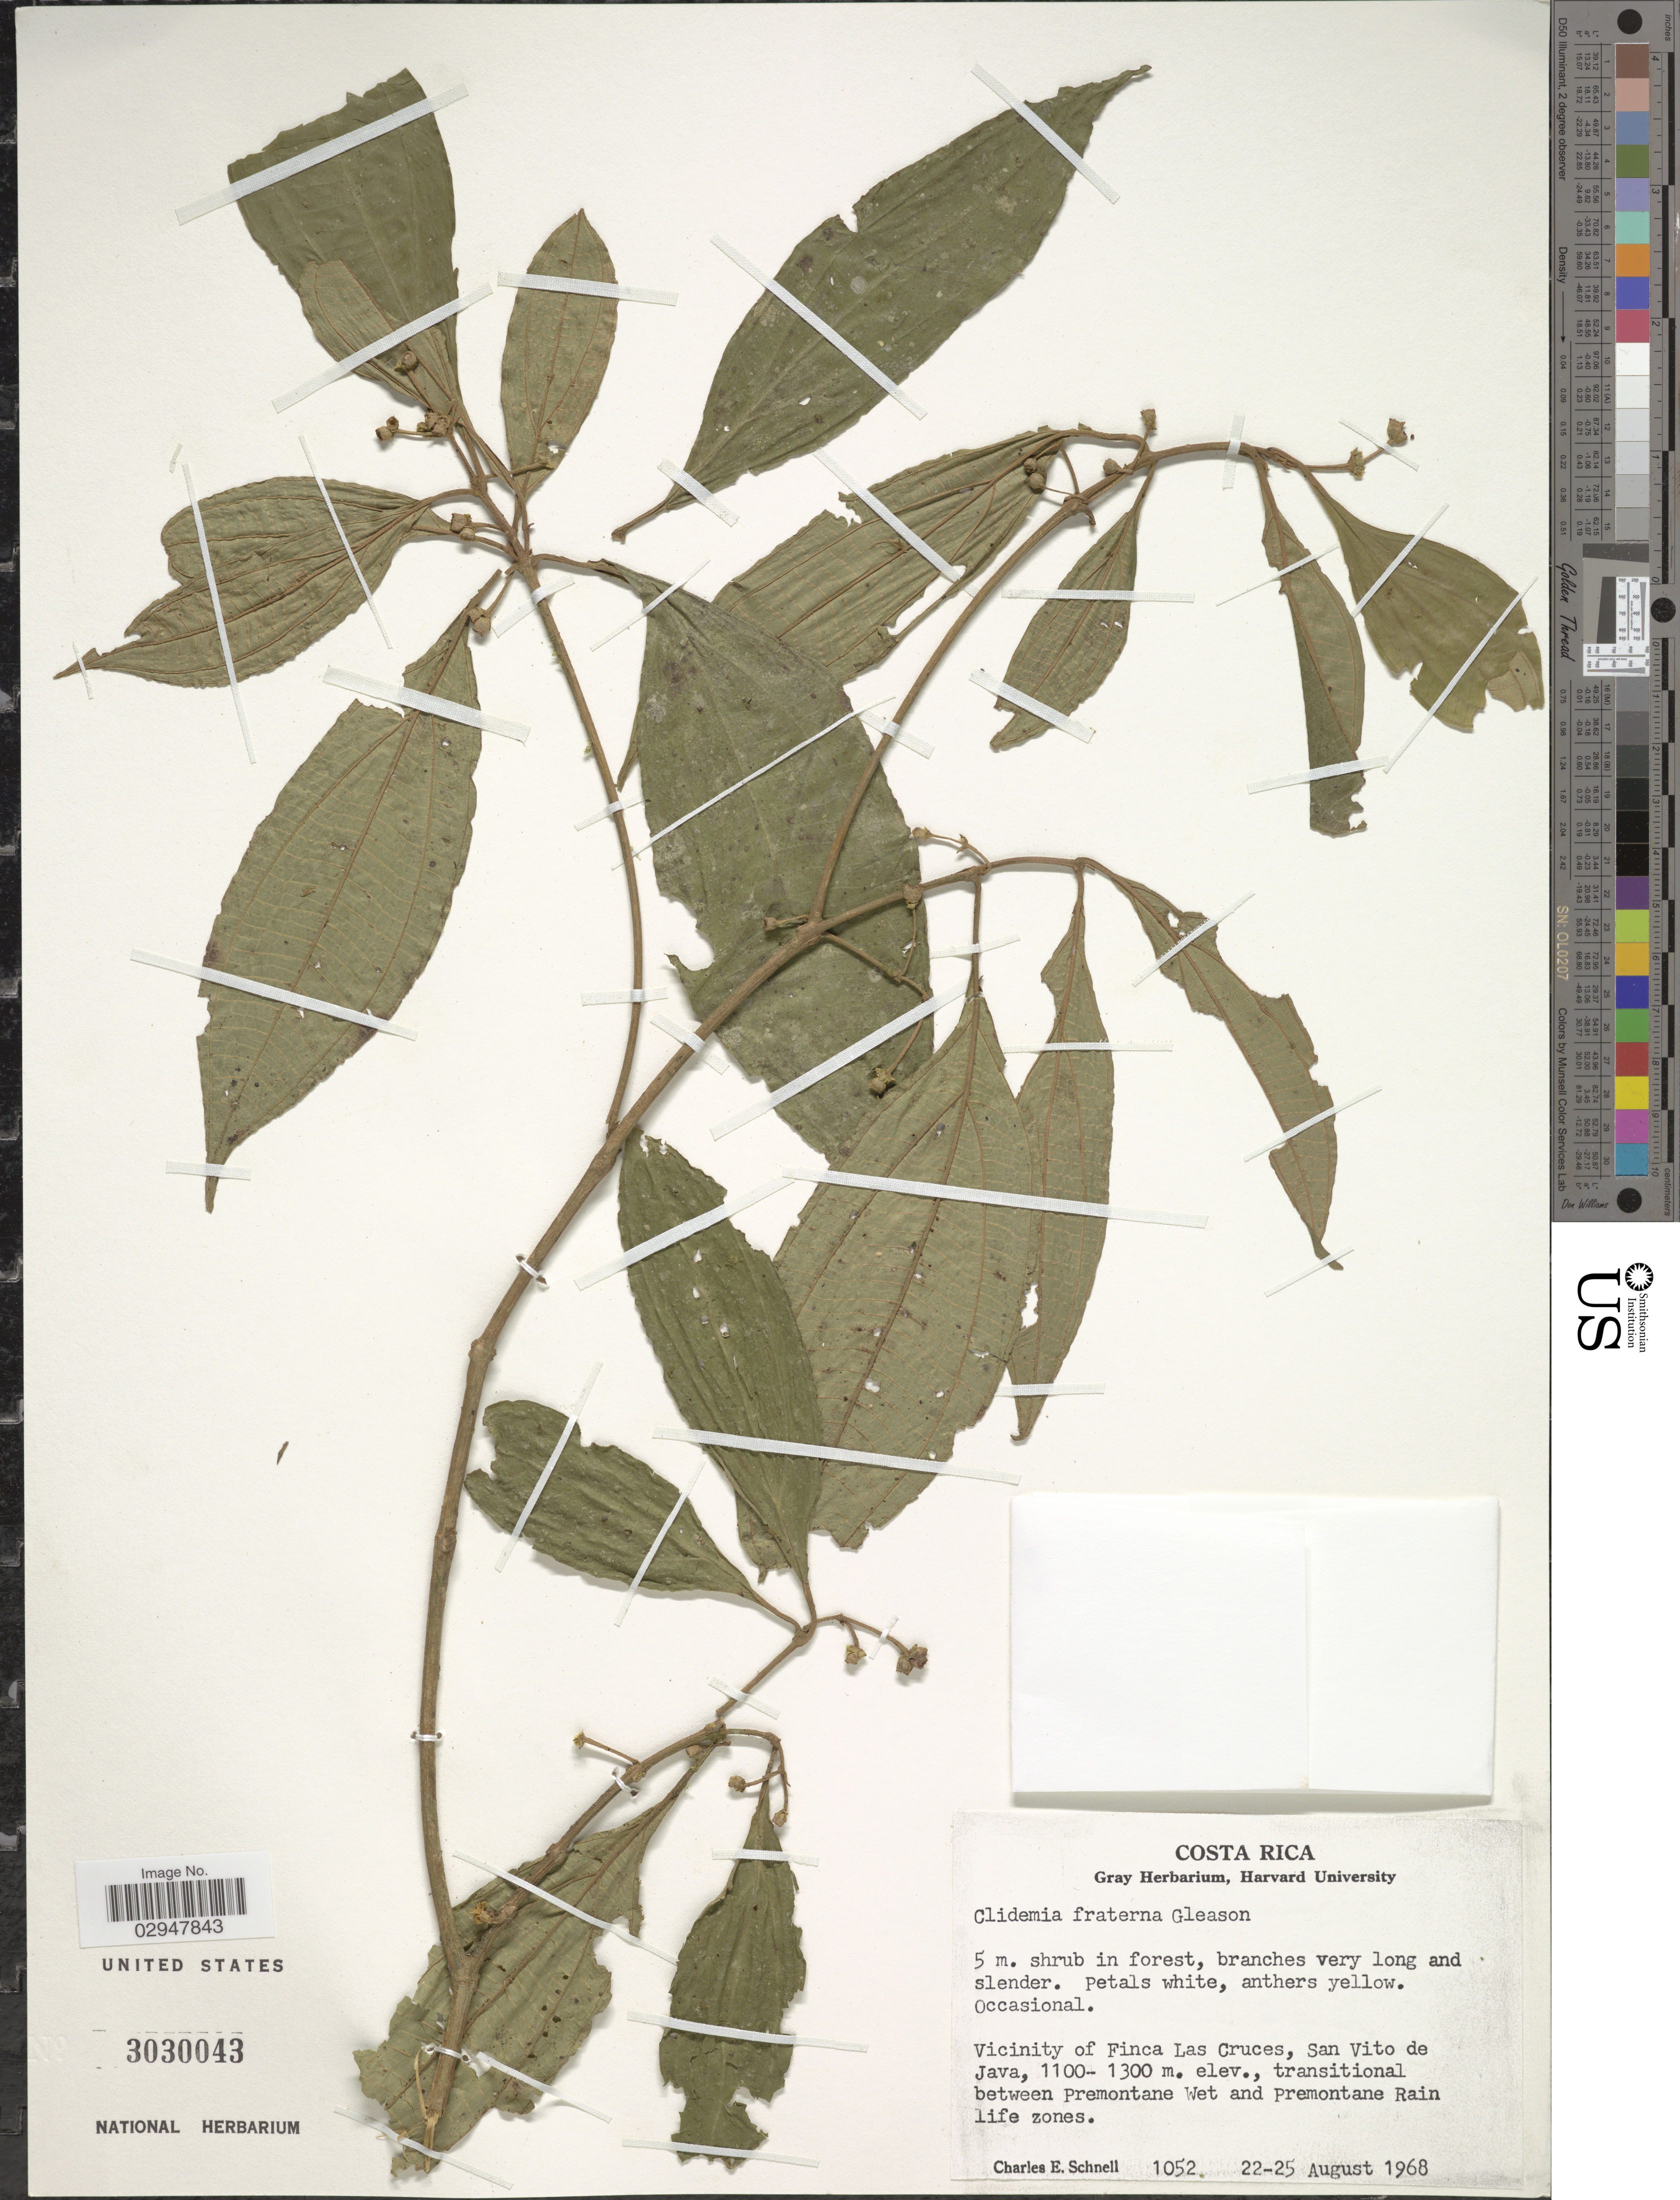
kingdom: Plantae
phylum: Tracheophyta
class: Magnoliopsida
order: Myrtales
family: Melastomataceae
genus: Clidemia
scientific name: Clidemia fraterna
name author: Gleason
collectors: C. Schnell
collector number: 1052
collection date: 1968-08-22/1968-08-25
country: Costa Rica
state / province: Puntarenas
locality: Vicinity of Finca Las Cruces, San Vito de Java, transitional between Premontane Wet and Premontane Rain life zones.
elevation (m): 1100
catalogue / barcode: US 3030043